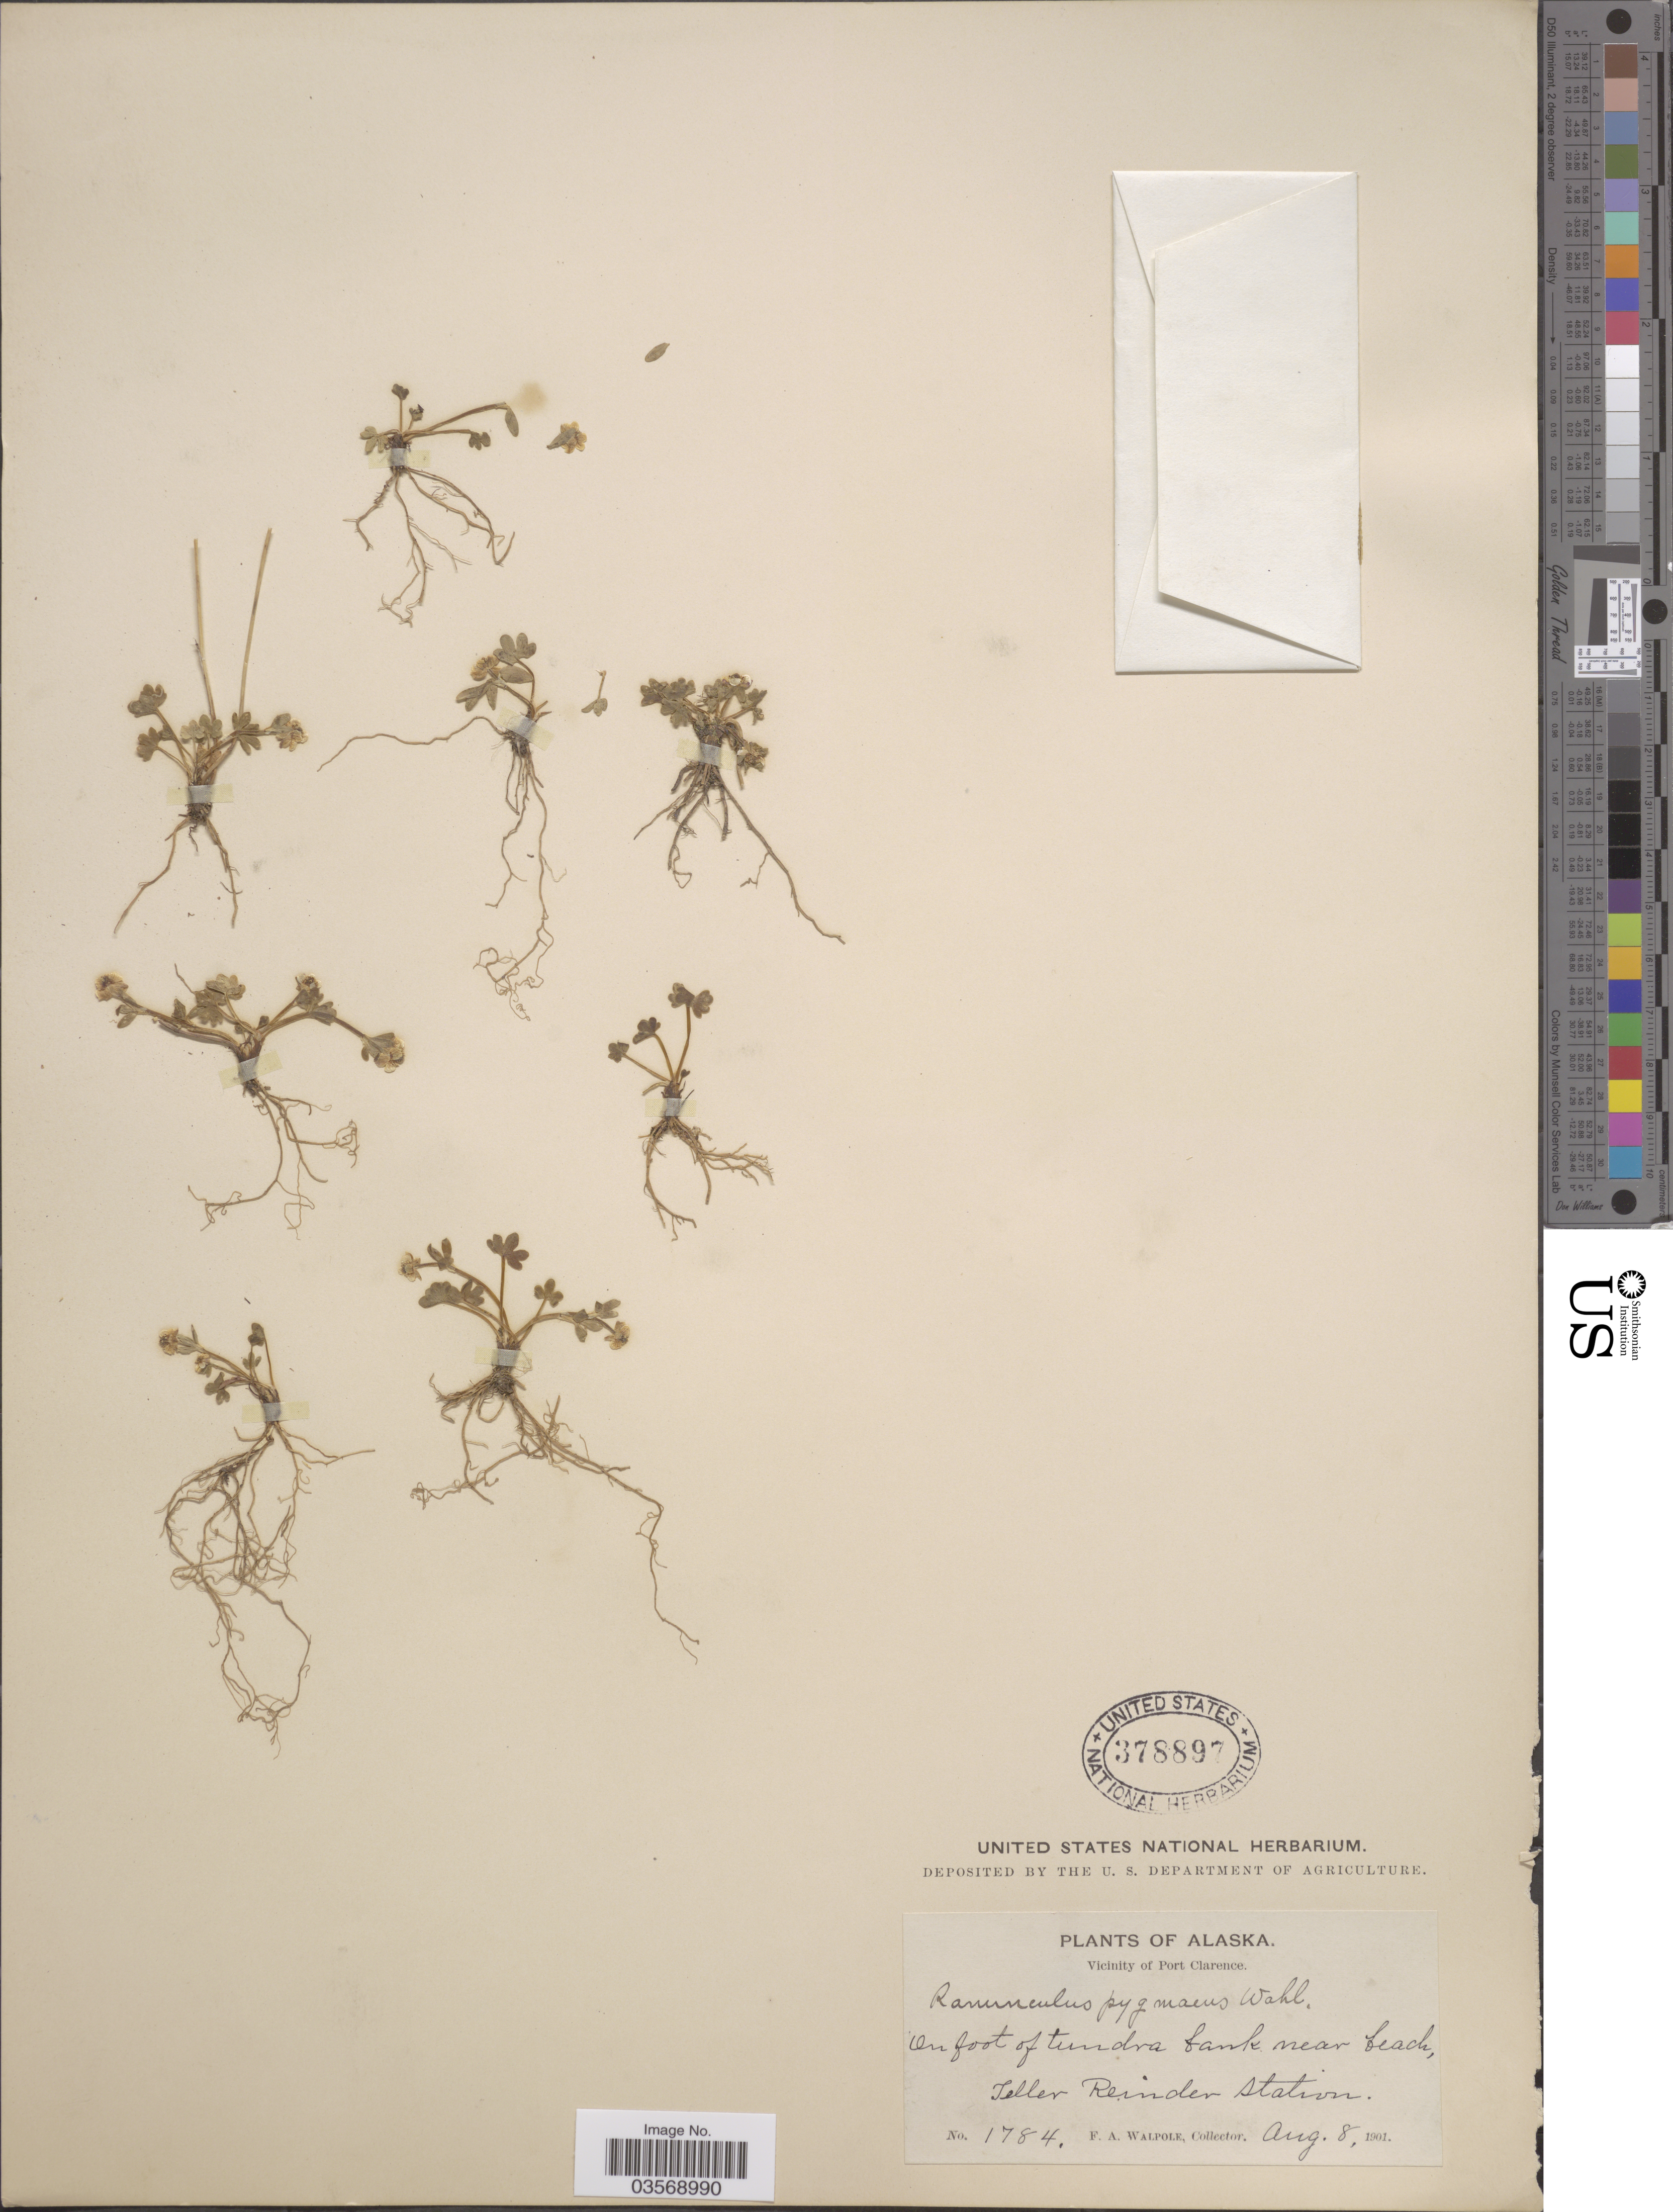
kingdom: Plantae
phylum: Tracheophyta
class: Magnoliopsida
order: Ranunculales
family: Ranunculaceae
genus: Ranunculus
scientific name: Ranunculus pygmaeus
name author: Wahlenb.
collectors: F. Walpole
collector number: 1784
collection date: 1901-08-08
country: United States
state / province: Alaska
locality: Vicinity of Port Clarence. Teller Reinder Station.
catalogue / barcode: US 378897